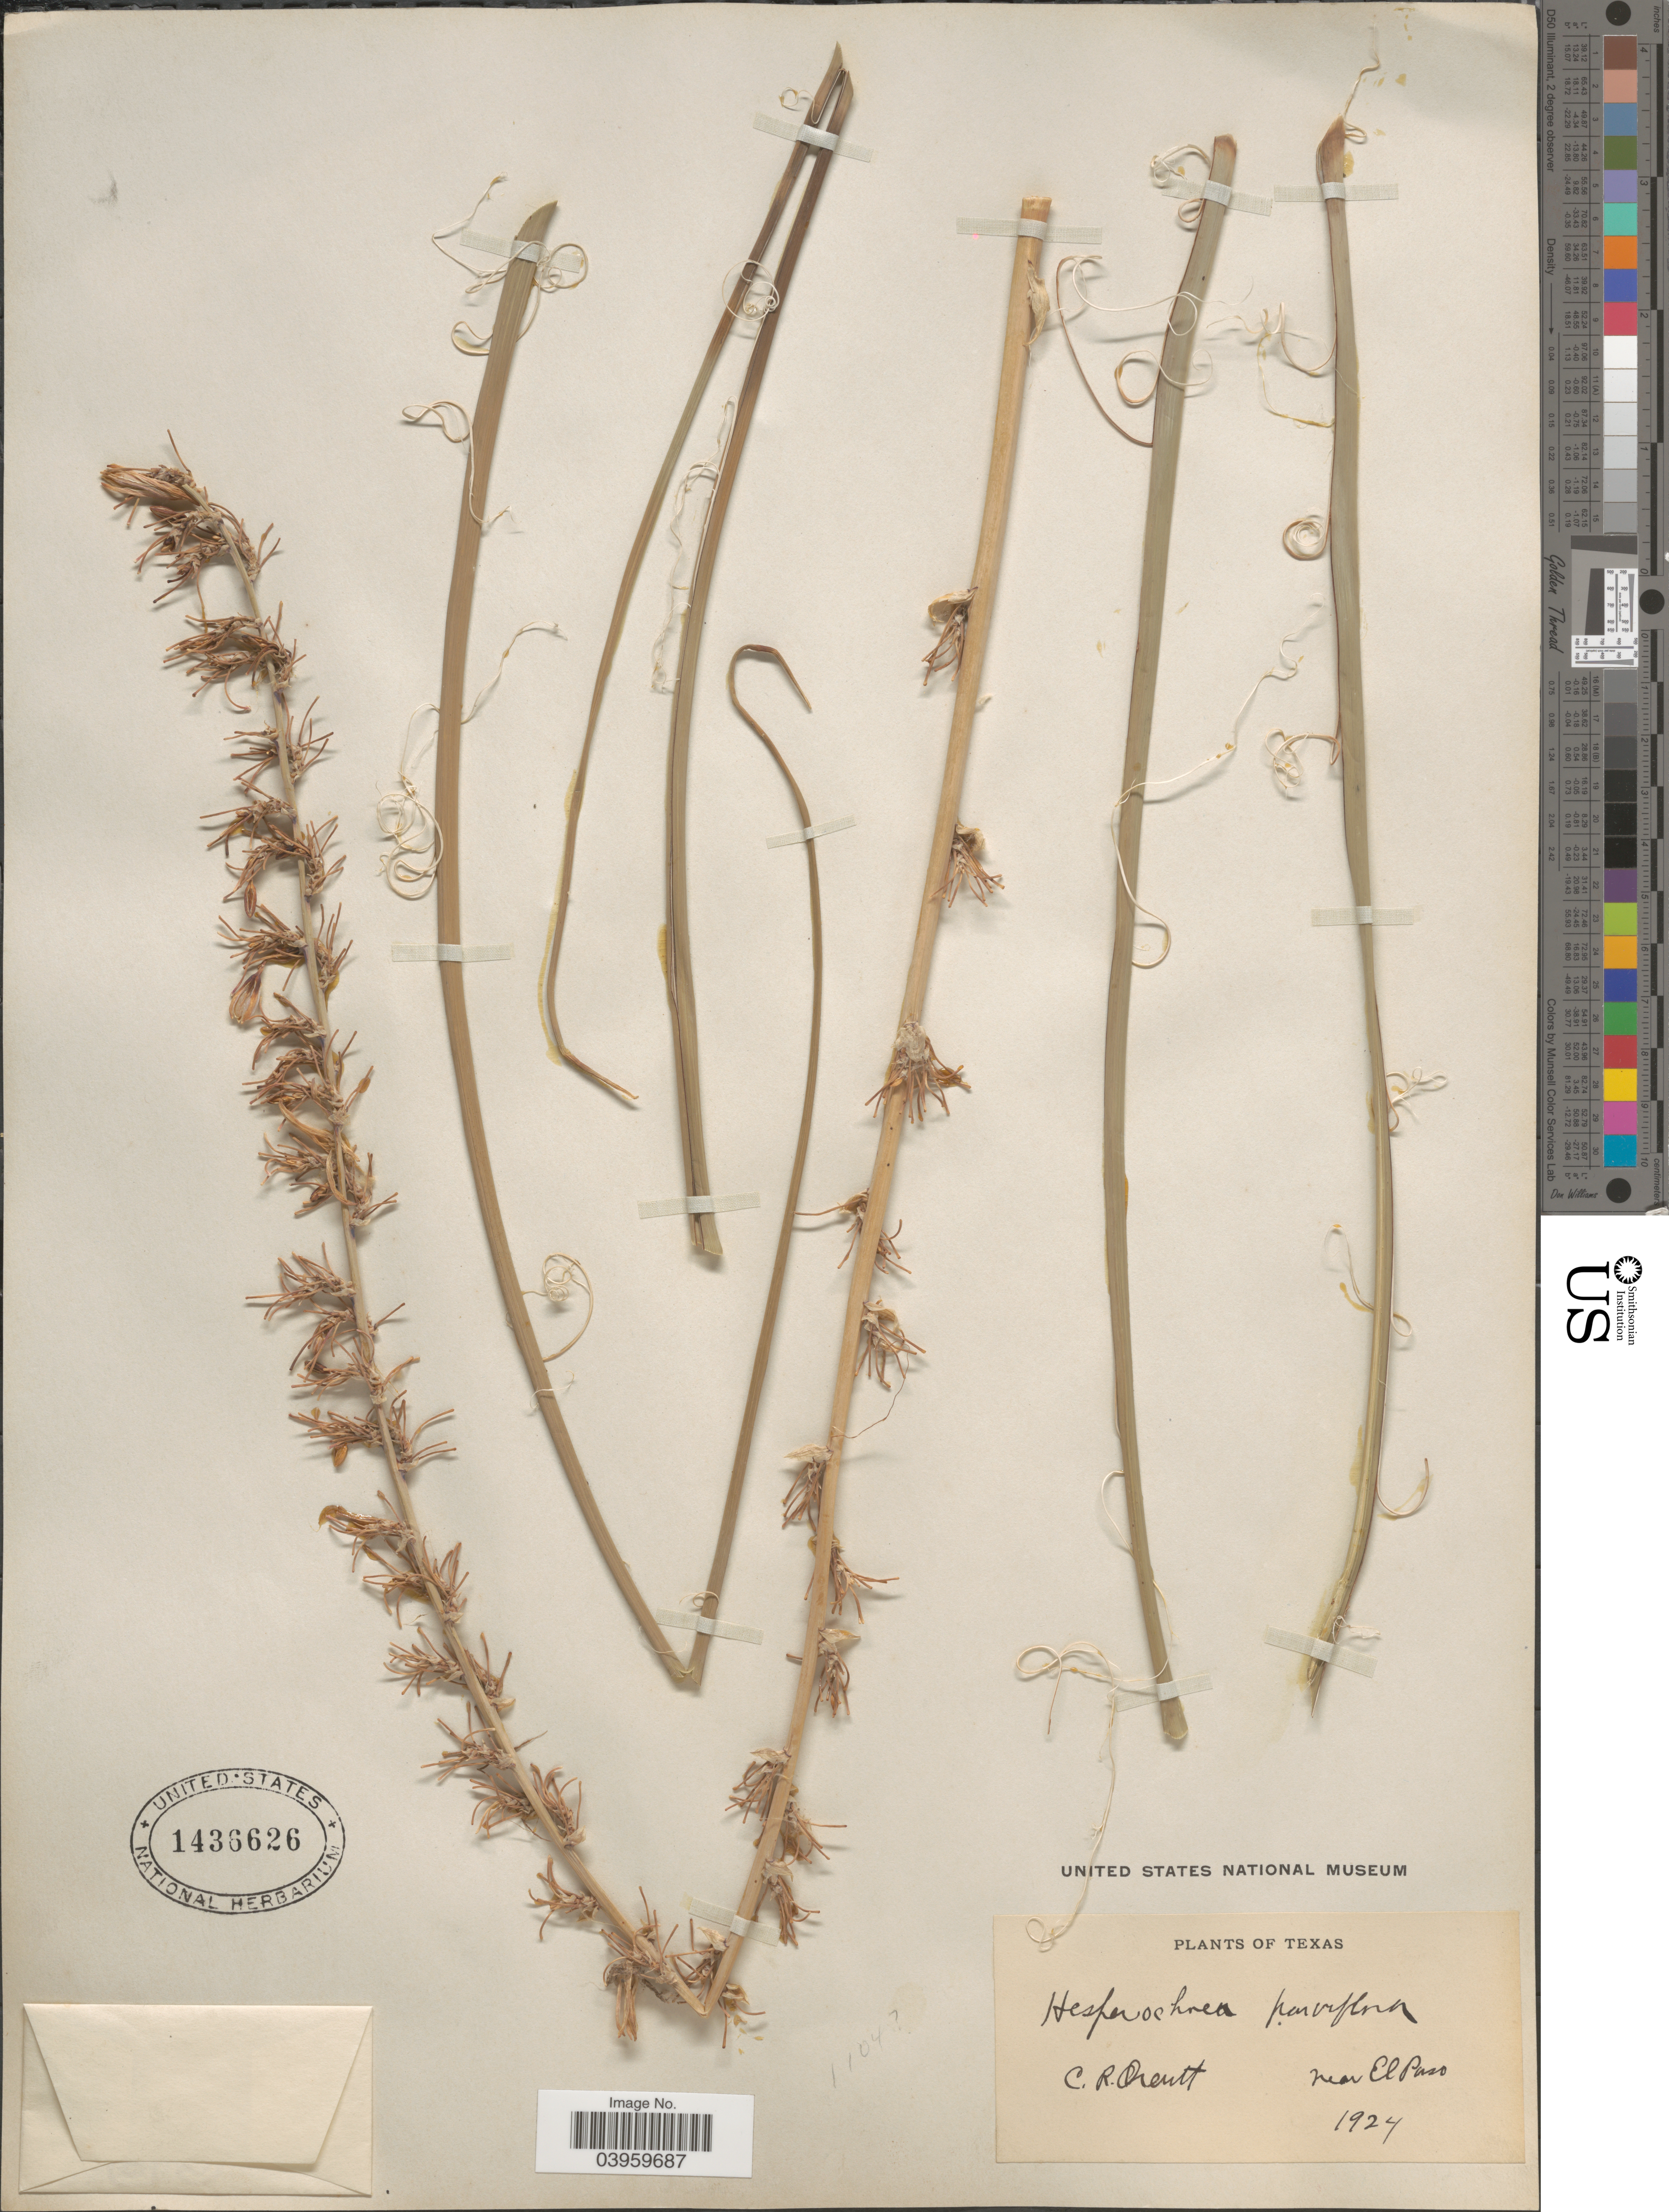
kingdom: Plantae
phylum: Tracheophyta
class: Liliopsida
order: Asparagales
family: Asparagaceae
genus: Hesperaloe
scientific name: Hesperaloe parviflora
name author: (Torr.) J.M. Coult.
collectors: C. R. Orcutt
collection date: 1924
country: United States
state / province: Texas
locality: Near El Paso.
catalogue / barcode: US 1436626